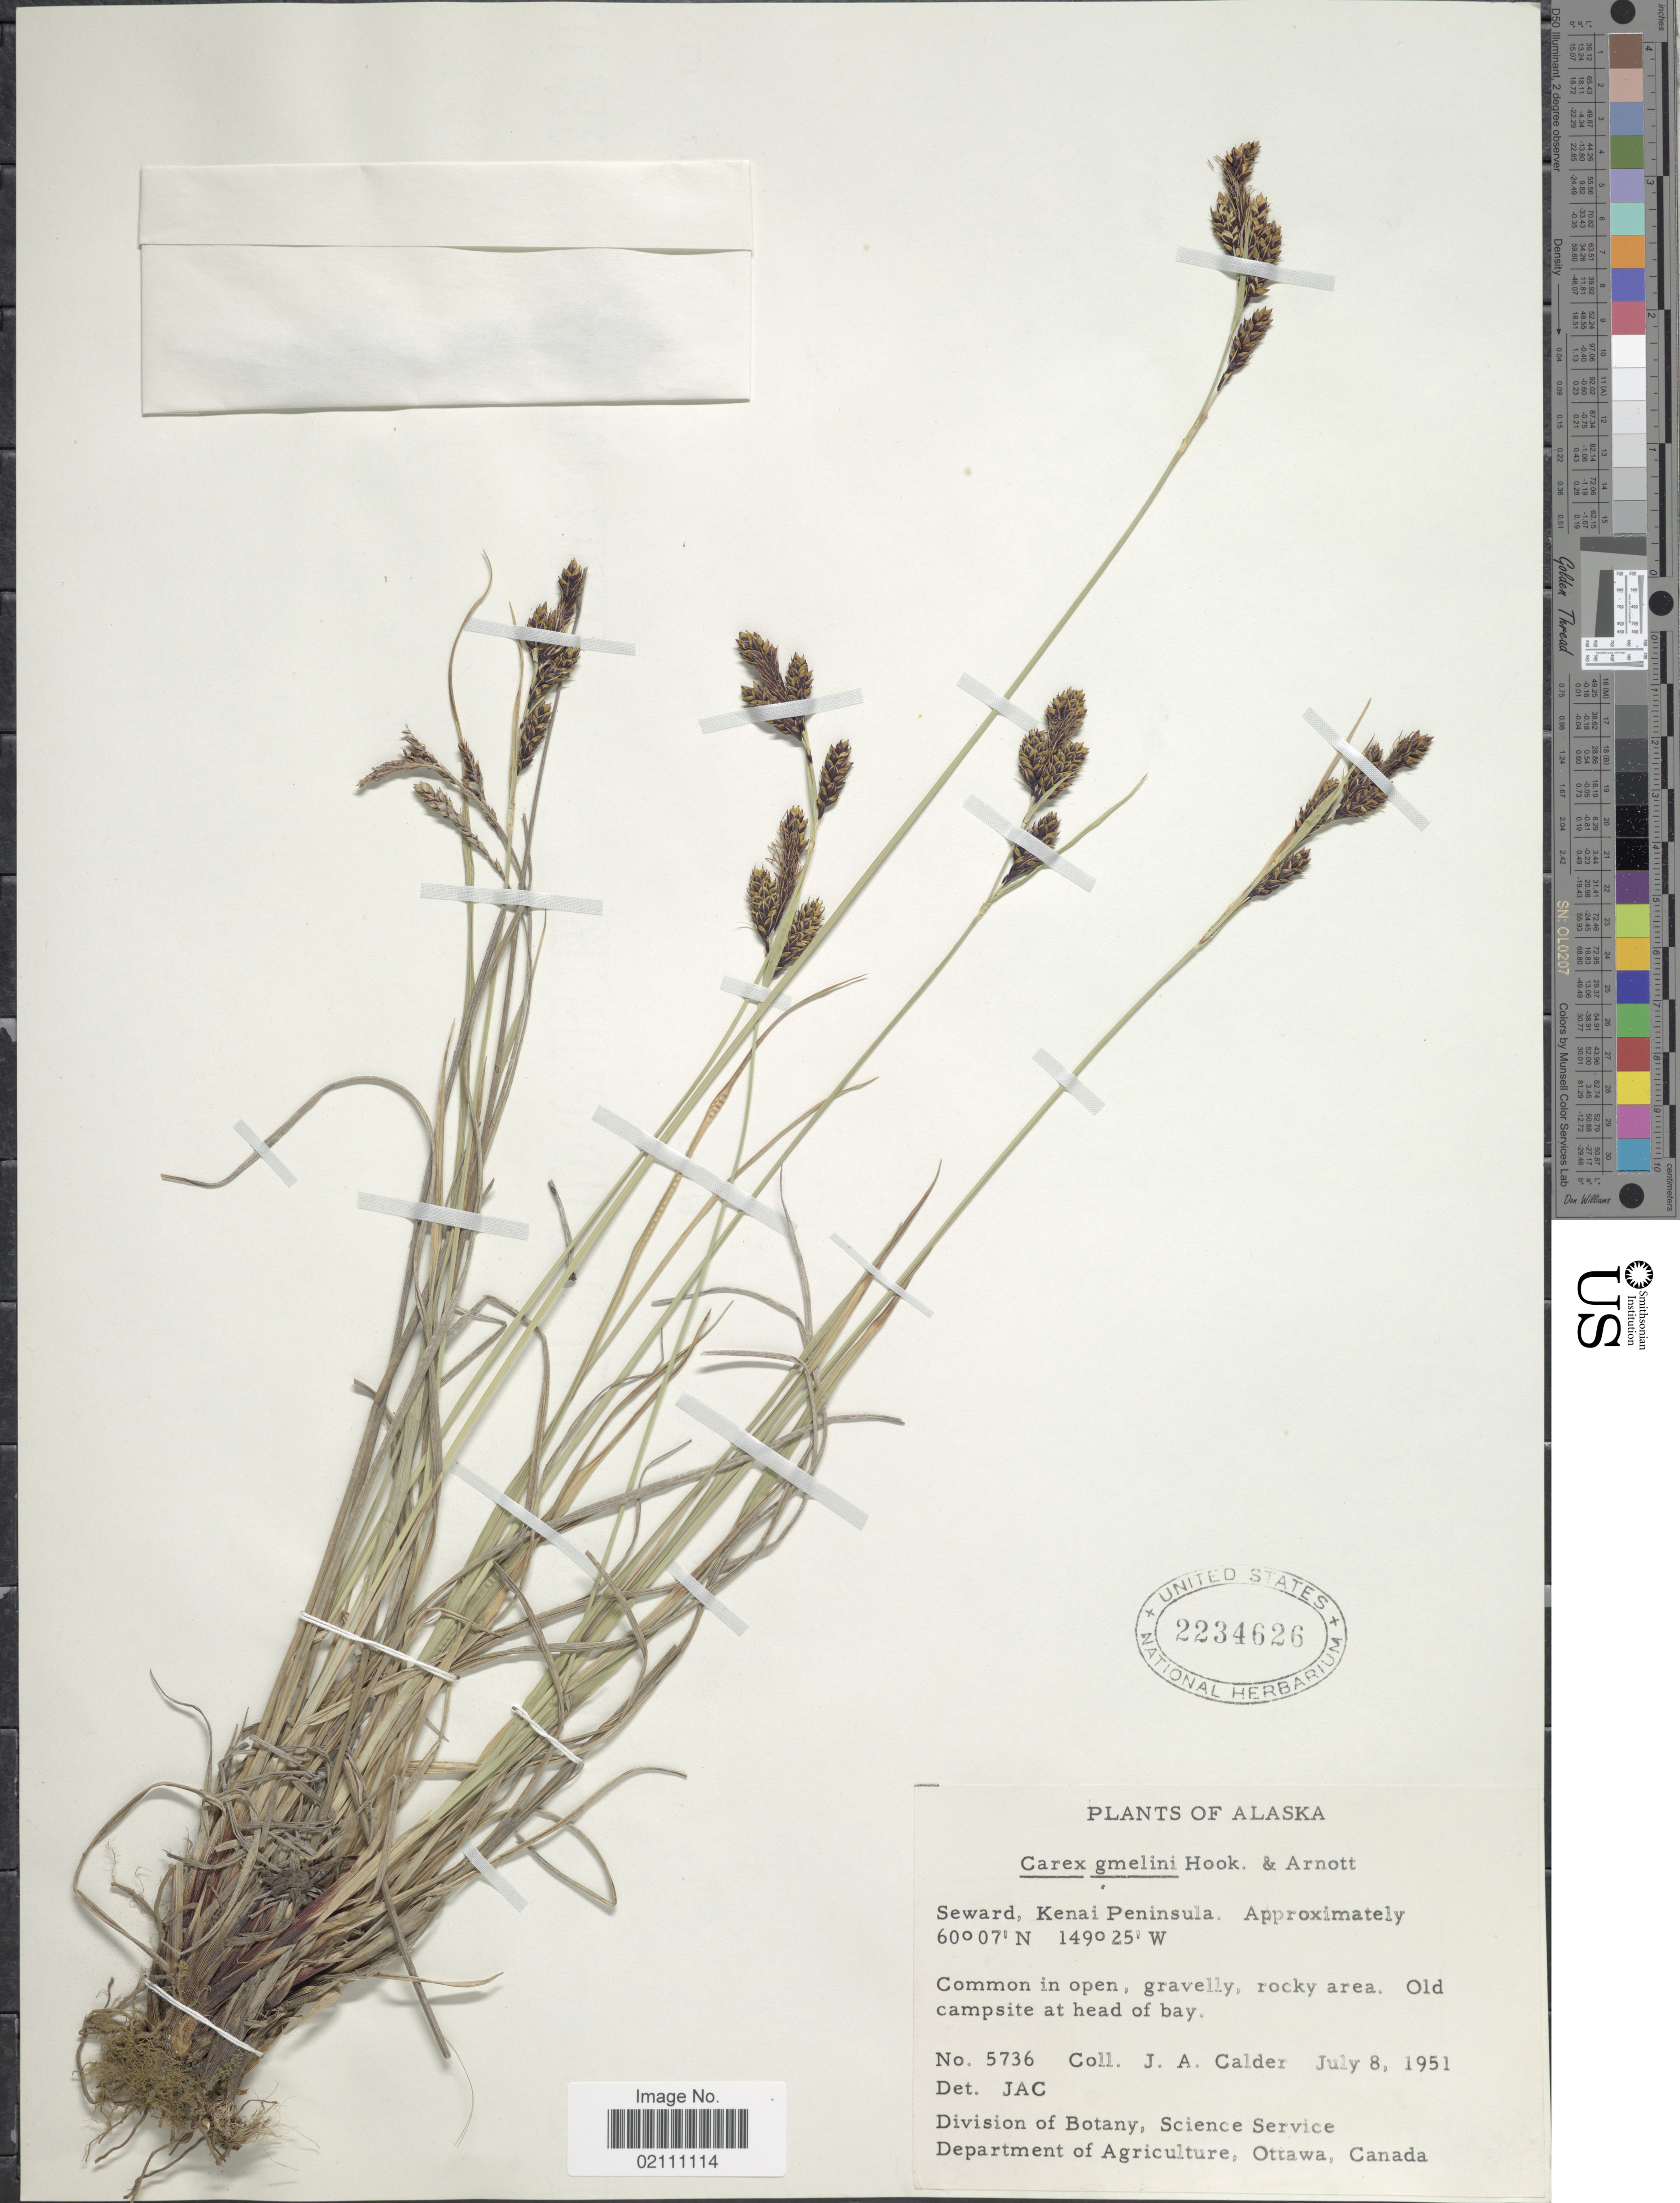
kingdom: Plantae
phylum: Tracheophyta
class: Liliopsida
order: Poales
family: Cyperaceae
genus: Carex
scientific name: Carex gmelinii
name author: Hook. & Arn.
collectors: J. A. Calder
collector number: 5736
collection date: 1951-07-08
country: United States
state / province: Alaska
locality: Seward, Kenai Peninsula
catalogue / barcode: US 2234626